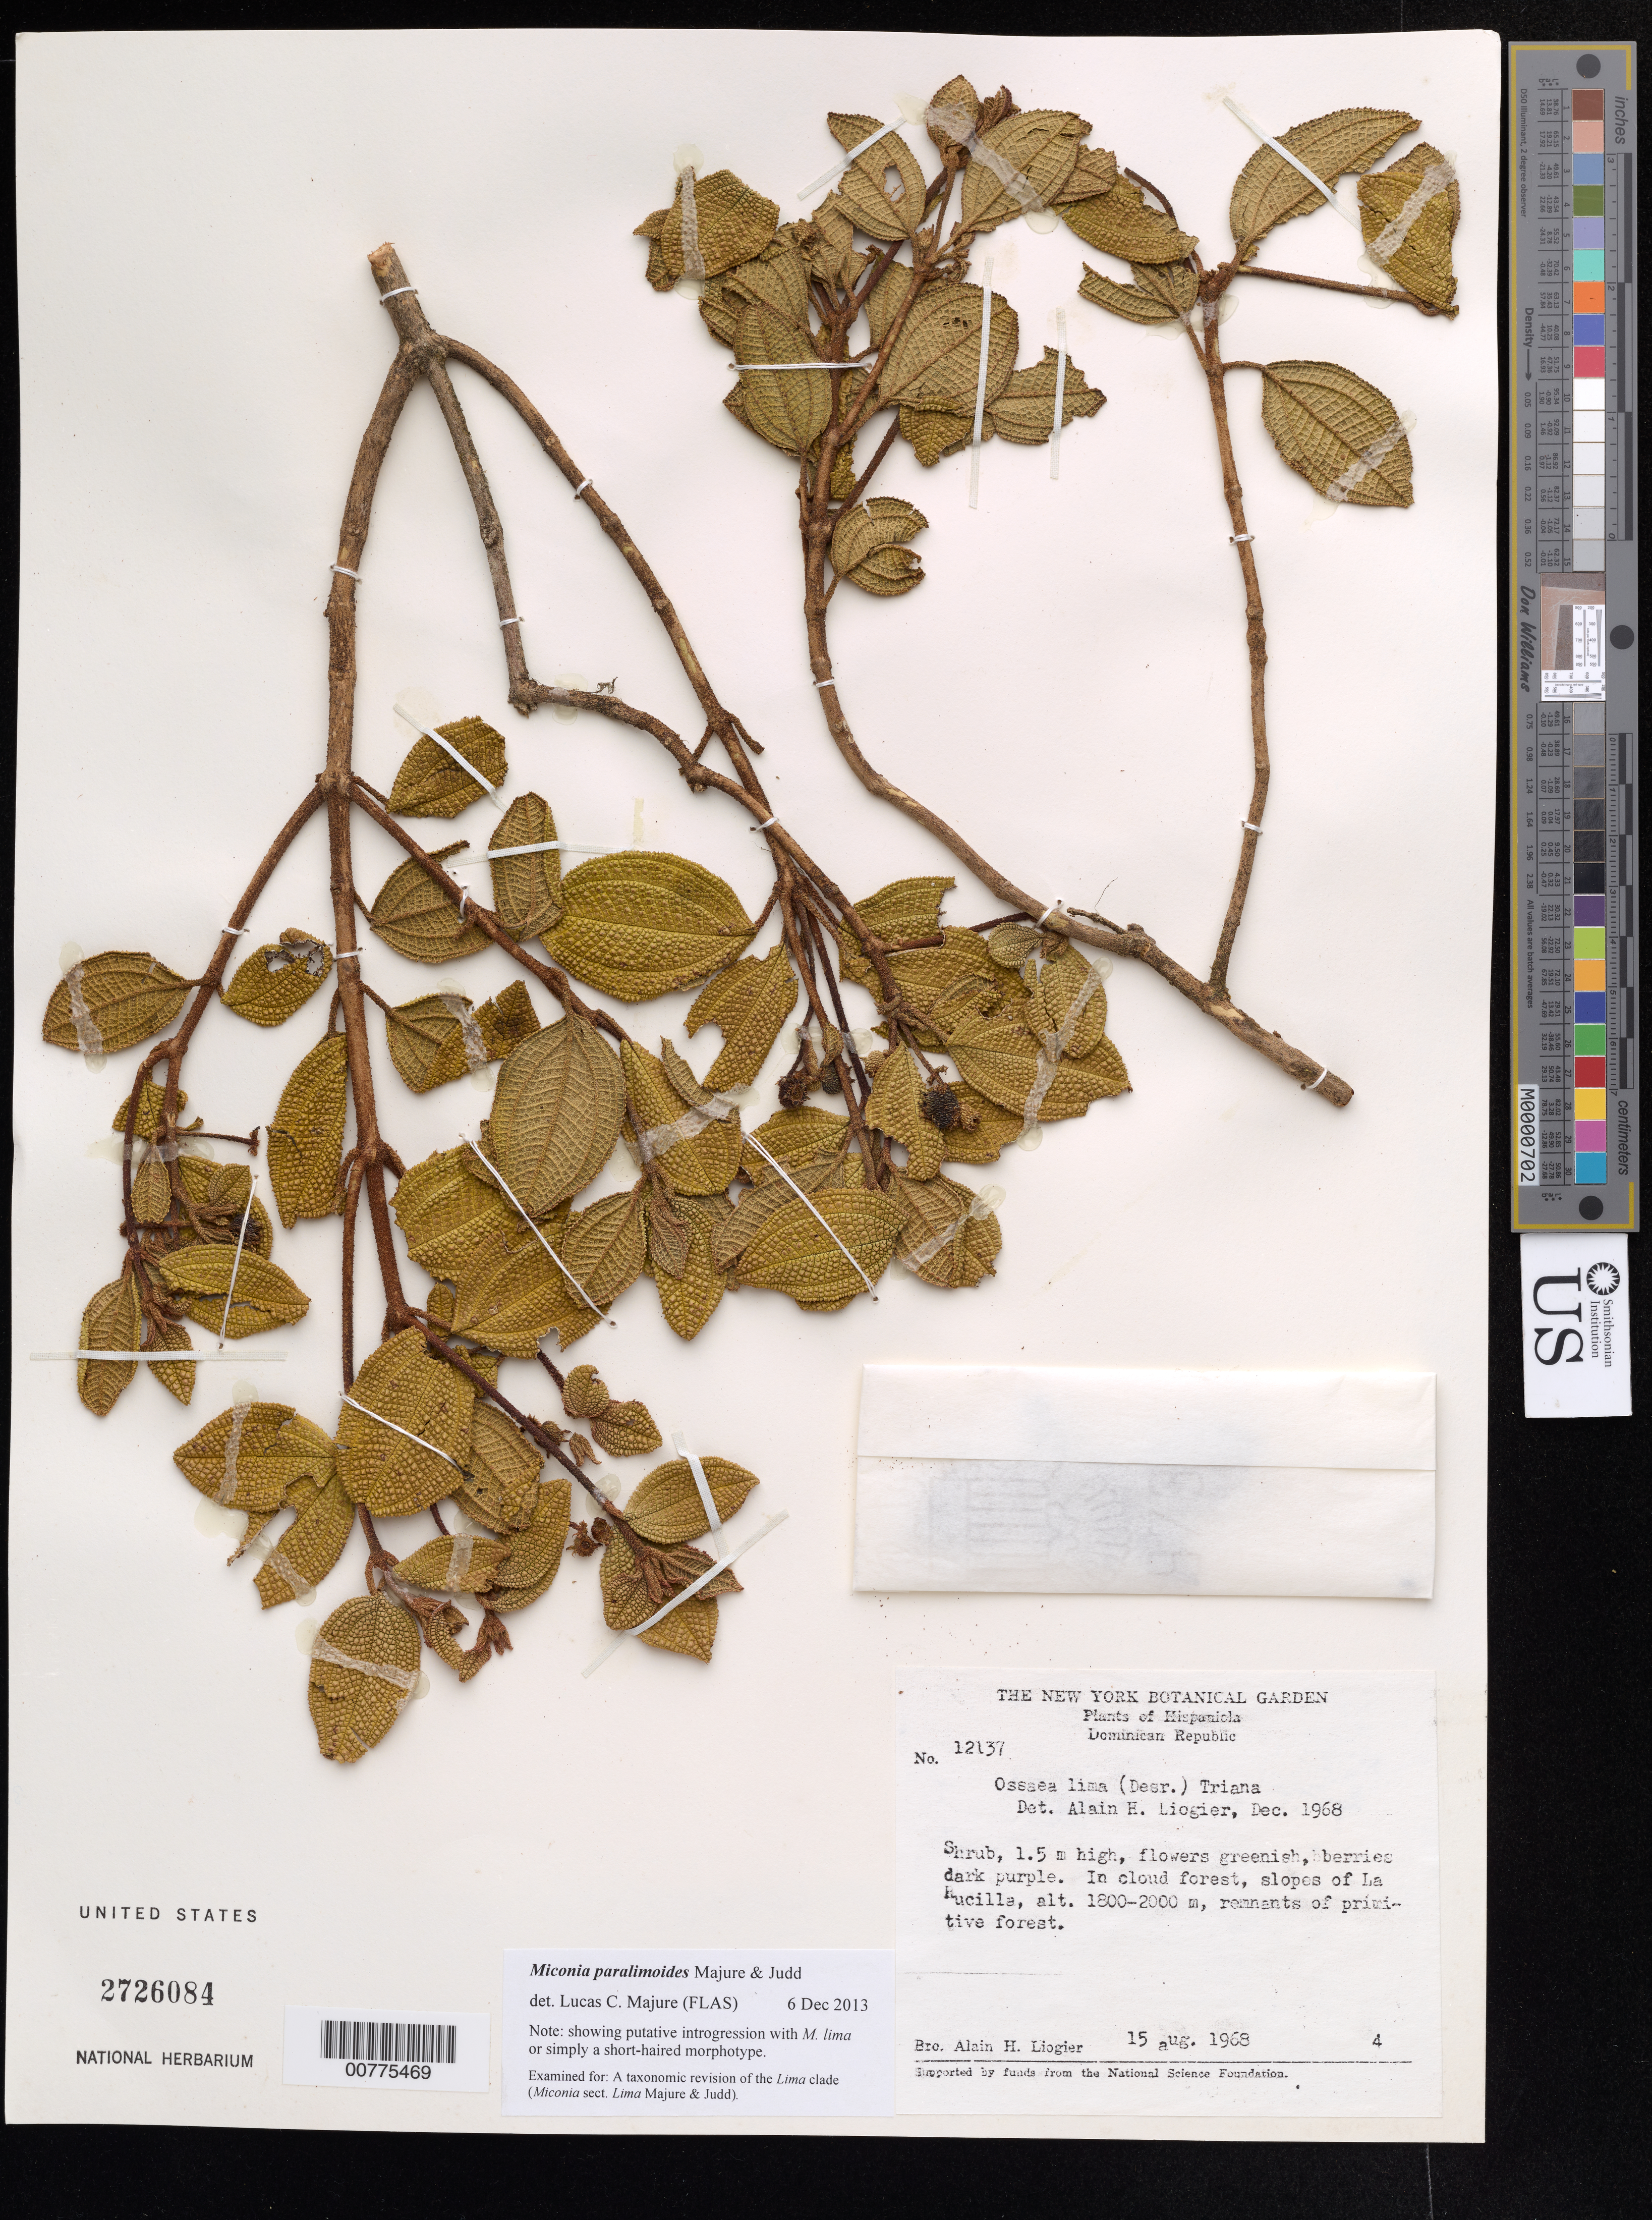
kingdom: Plantae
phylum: Tracheophyta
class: Magnoliopsida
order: Myrtales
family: Melastomataceae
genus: Miconia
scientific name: Miconia paralimoides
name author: Majure & Judd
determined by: Majure, Lucas C., (FLAS), University of Florida (UNITED STATES)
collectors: A. H. Liogier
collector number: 12137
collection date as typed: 15 Aug 1968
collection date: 1968-08-15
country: Dominican Republic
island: Hispaniola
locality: Slopes of La Rucilla.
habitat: In cloud forest, remnants of primitive forest.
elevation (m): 1800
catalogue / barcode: US 2726084